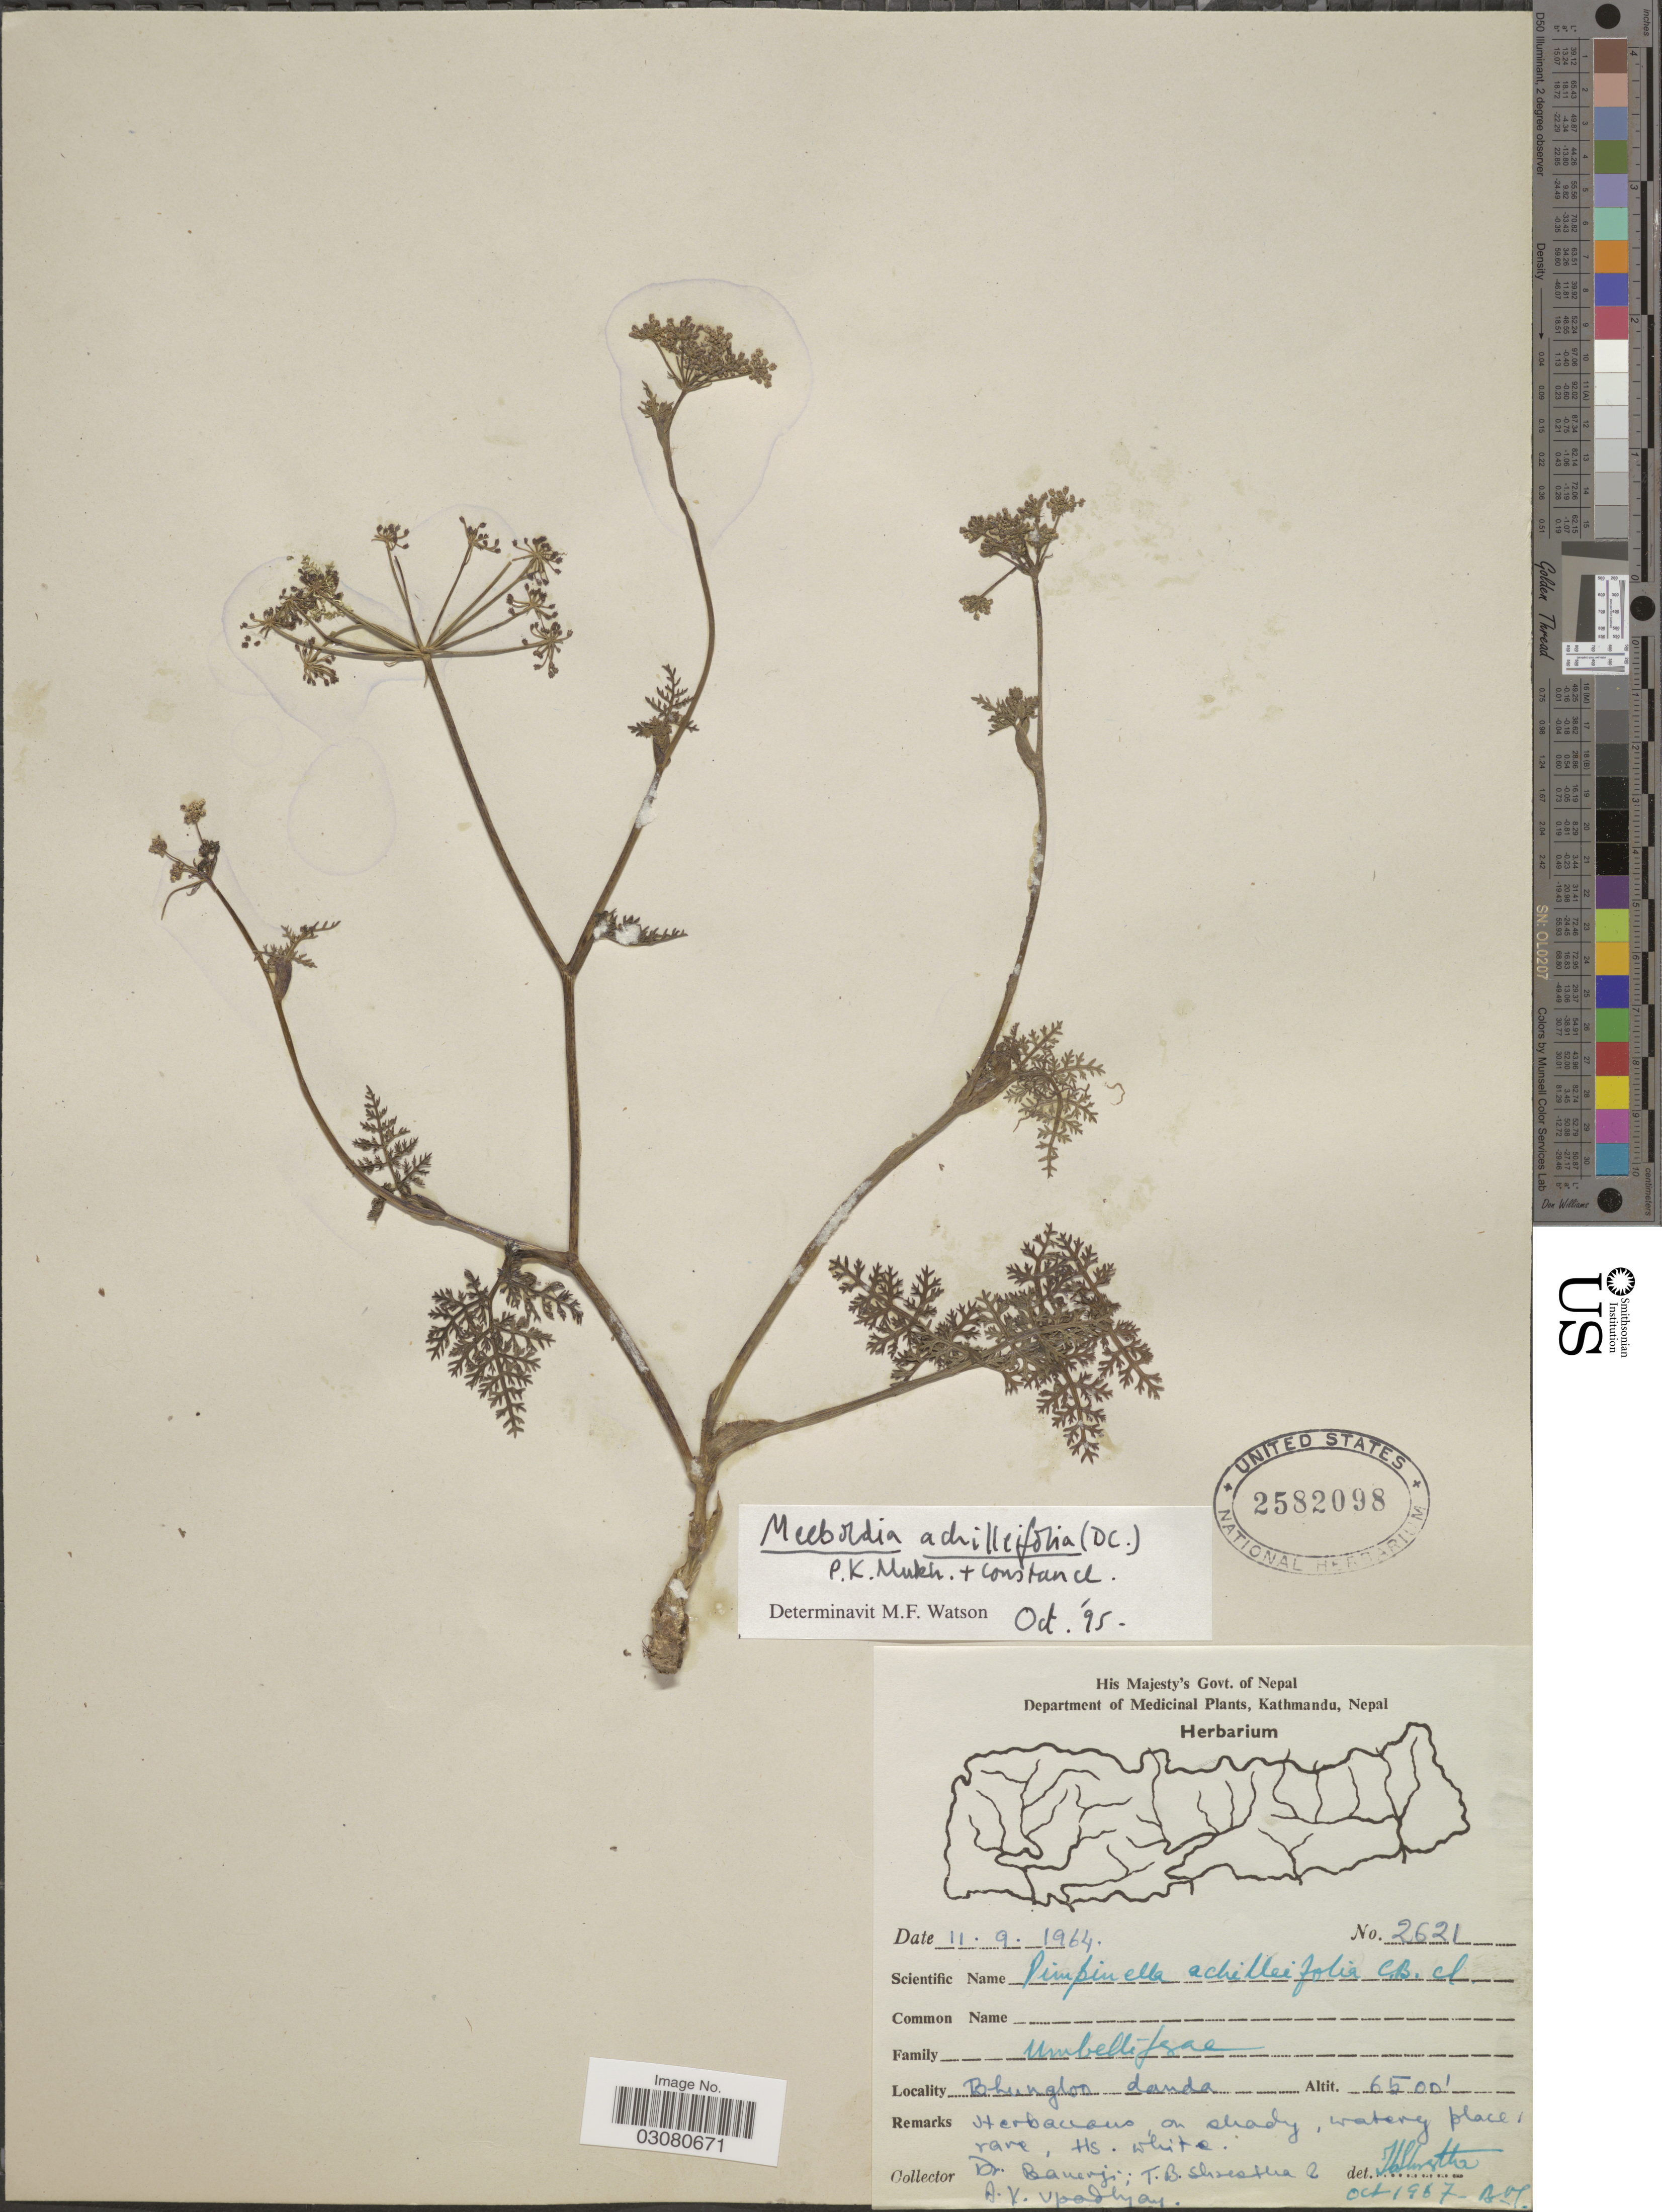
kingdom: Plantae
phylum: Tracheophyta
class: Magnoliopsida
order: Apiales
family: Apiaceae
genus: Meeboldia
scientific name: Meeboldia achilleifolia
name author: (DC.) P.K. Mukh. & Constance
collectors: -. Banerji, T. B. Shrestha & A. V. Upadhyay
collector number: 2621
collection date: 1964-09-11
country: Nepal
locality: Bhunglon danda.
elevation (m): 1981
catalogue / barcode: US 2582098